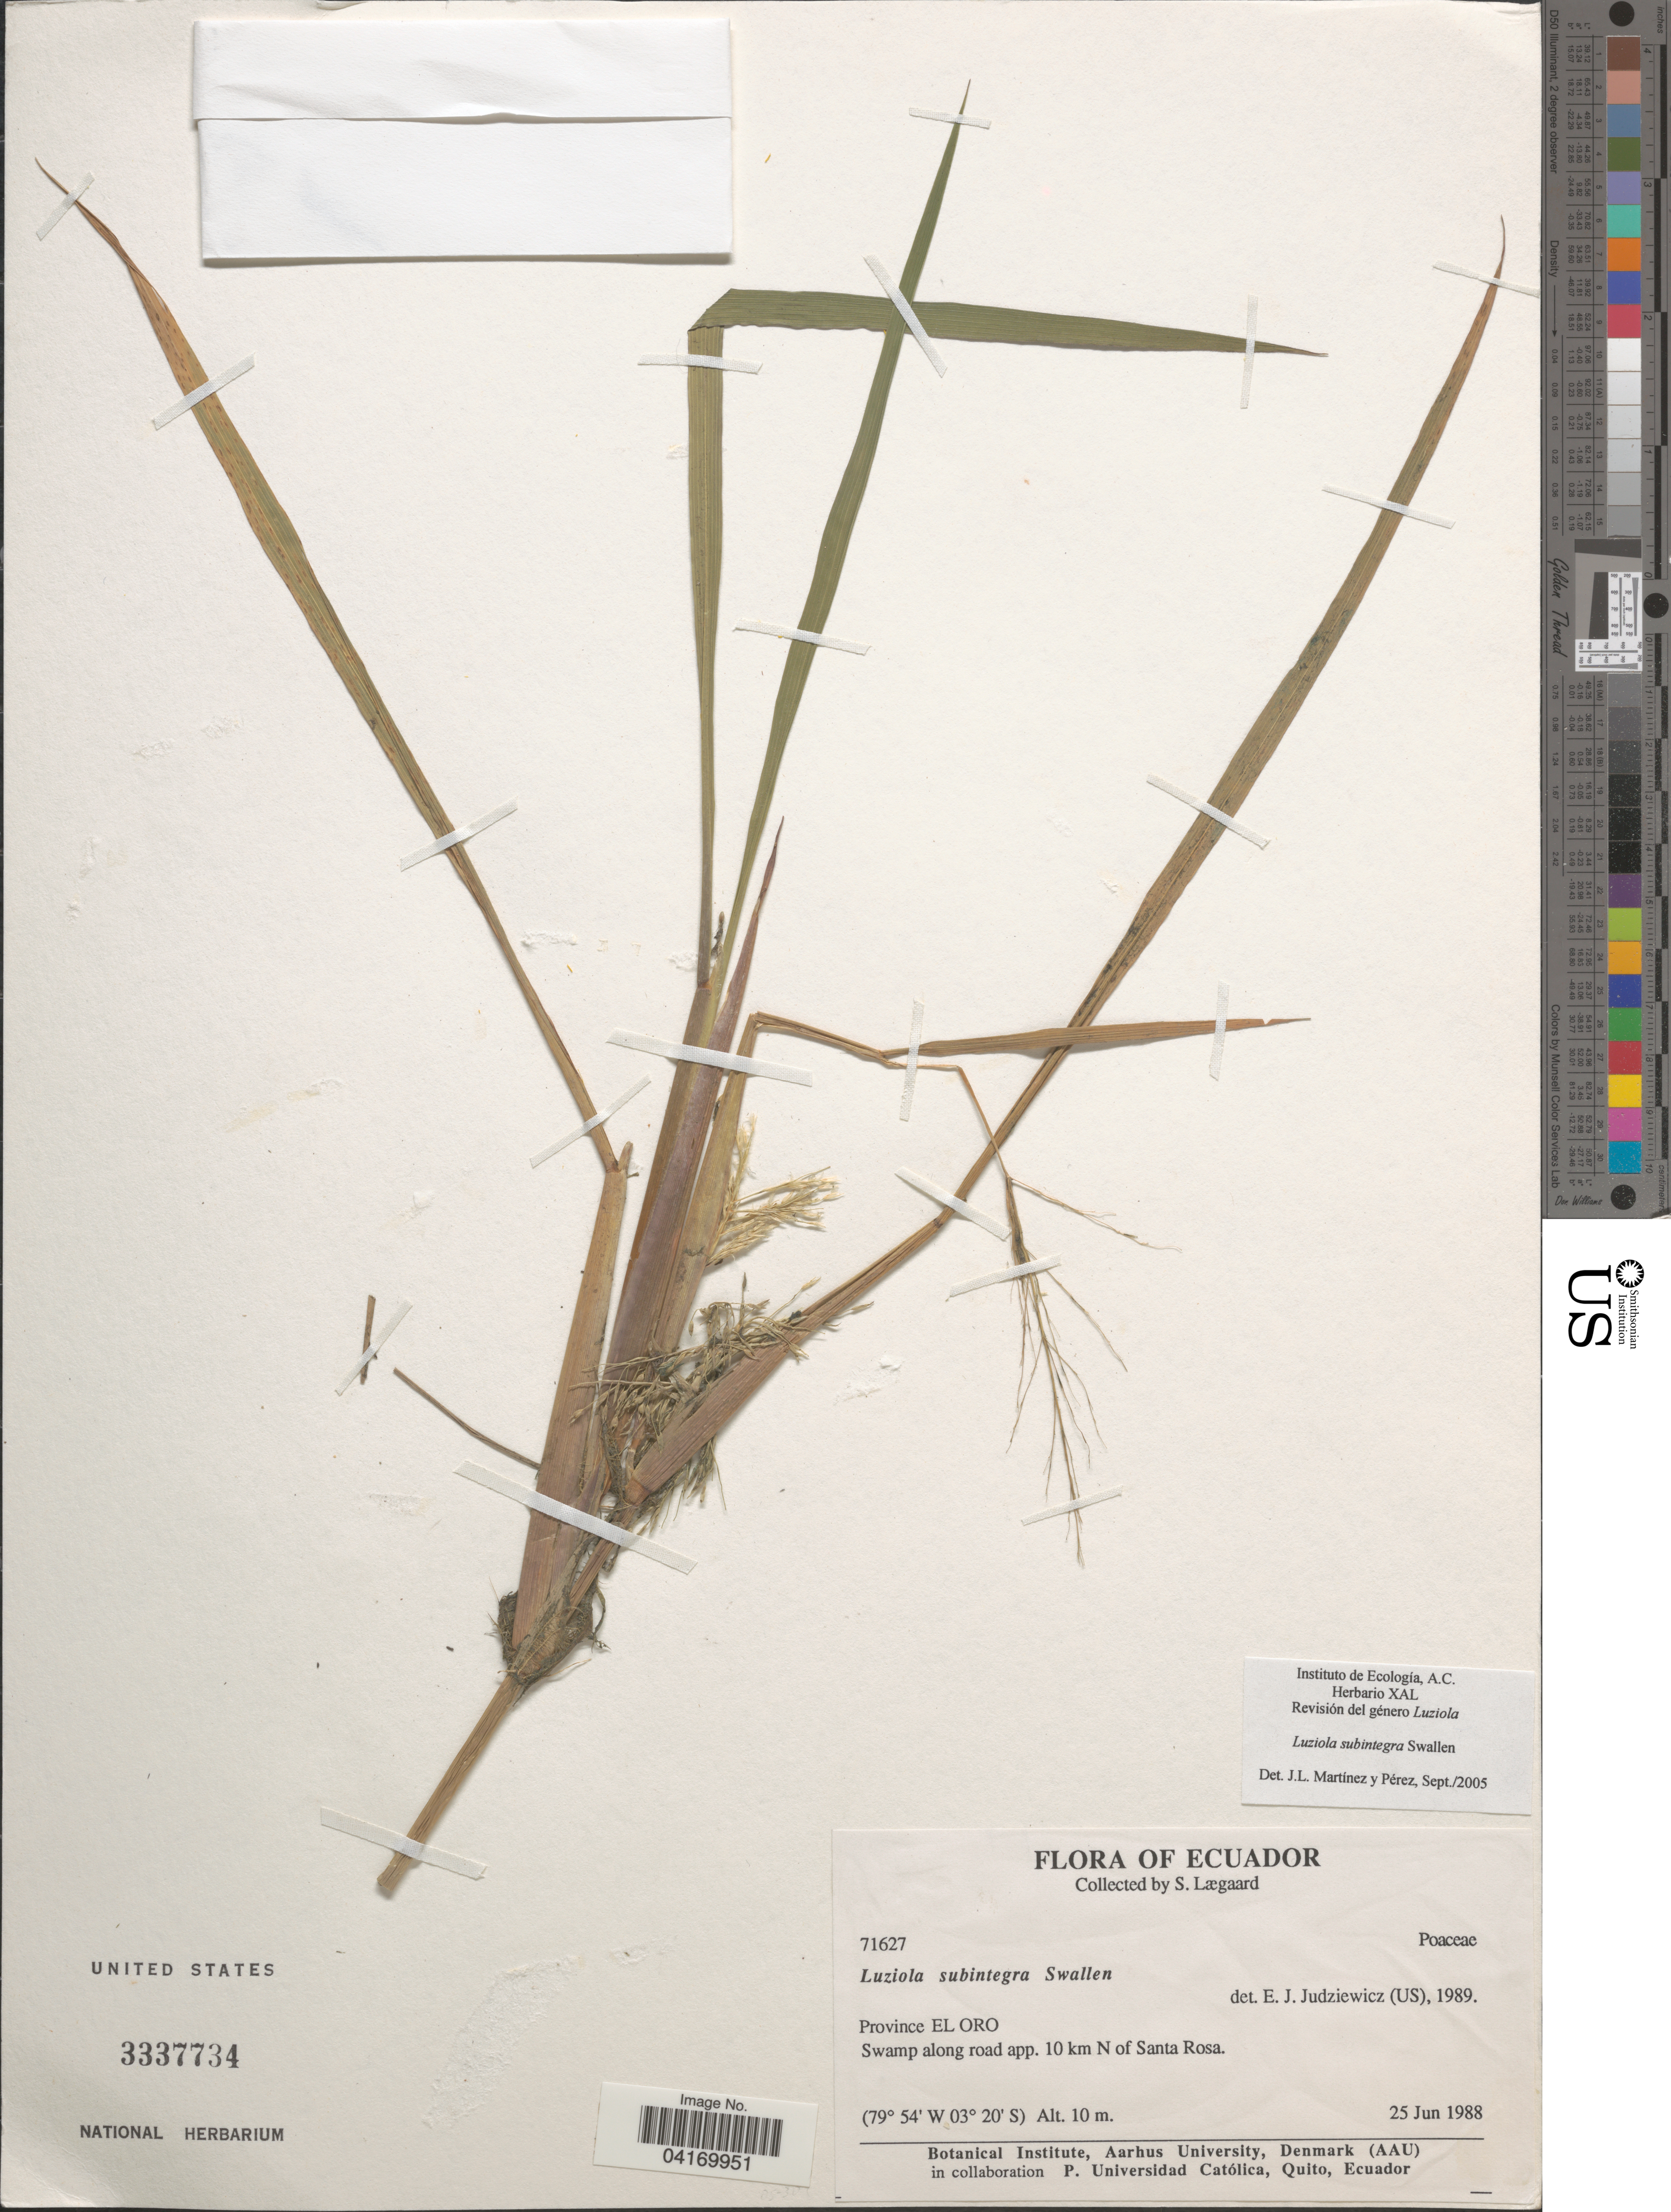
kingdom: Plantae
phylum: Tracheophyta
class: Liliopsida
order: Poales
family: Poaceae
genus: Luziola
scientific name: Luziola subintegra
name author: Swallen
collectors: S. Lægaard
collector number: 71627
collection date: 1988-06-25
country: Ecuador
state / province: El Oro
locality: Swamp along road app. 10 km N of Santa Rosa.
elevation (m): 10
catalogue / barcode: US 3337734